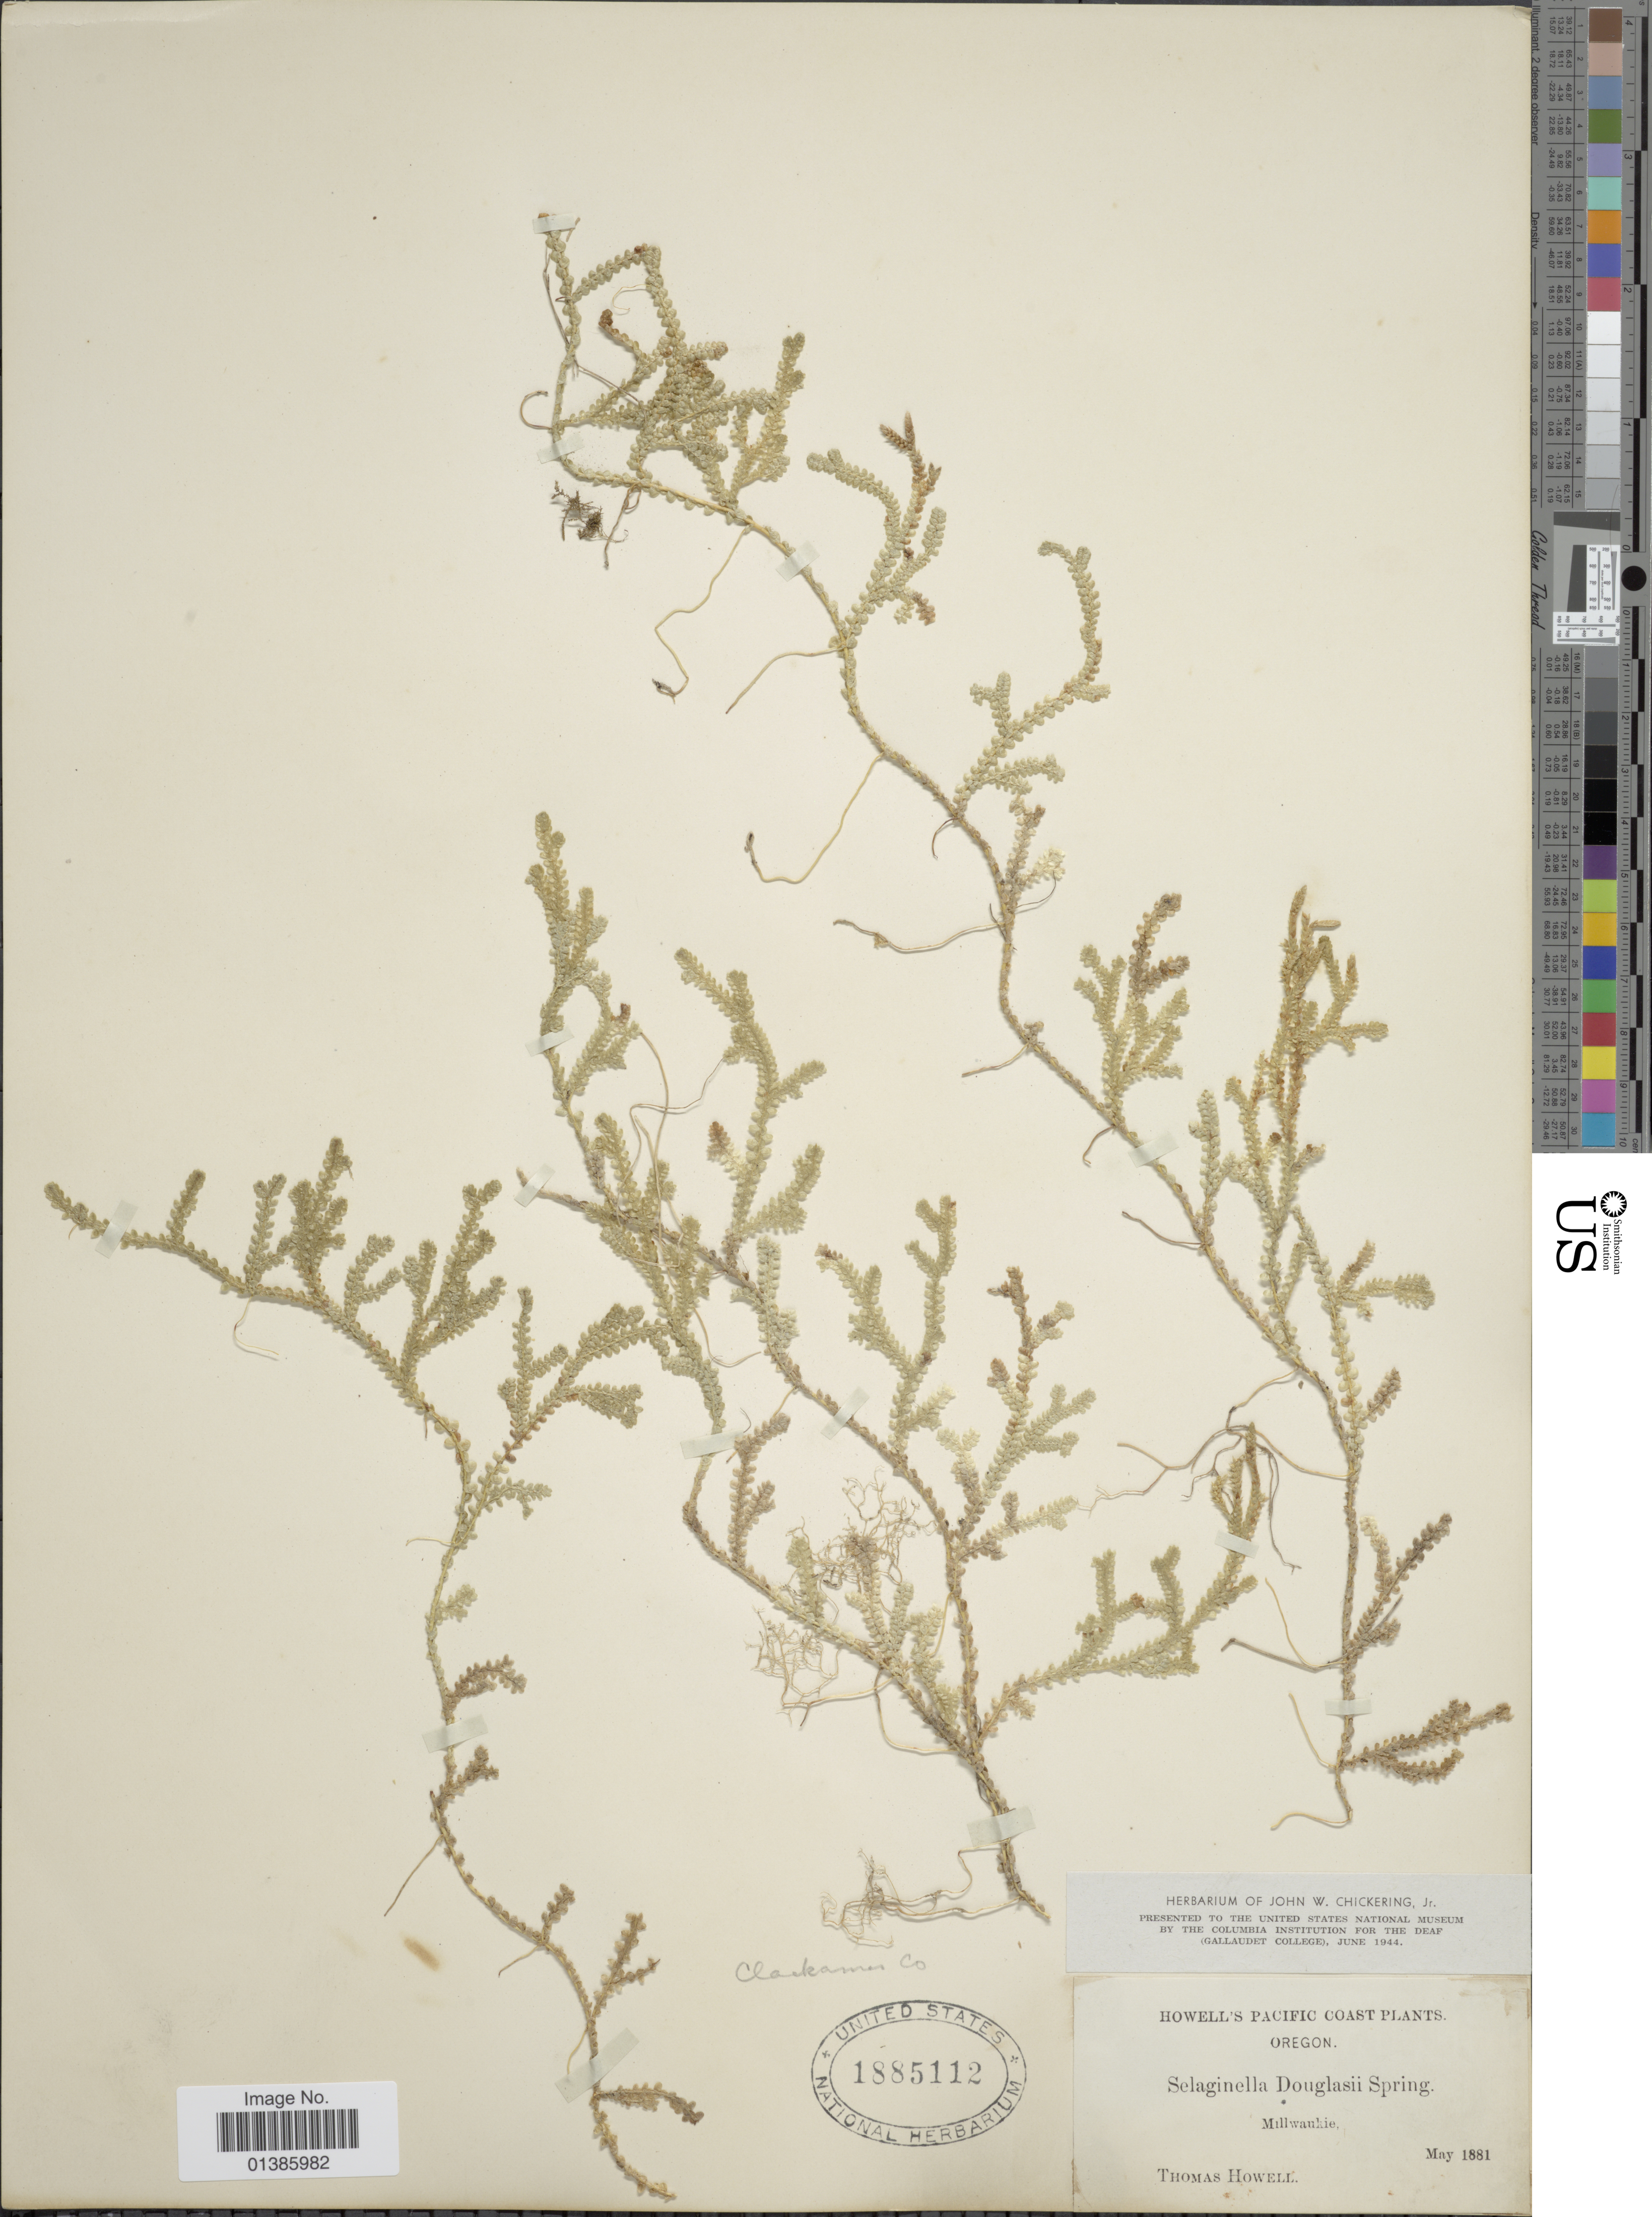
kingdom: Plantae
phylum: Tracheophyta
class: Lycopodiopsida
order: Selaginellales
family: Selaginellaceae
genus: Selaginella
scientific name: Selaginella douglasii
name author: (Hook. & Grev.) Spring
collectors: T. Howell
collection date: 1881-05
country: United States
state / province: Oregon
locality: Millwaukie. [Milwaukie correct spelling]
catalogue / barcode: US 1885112